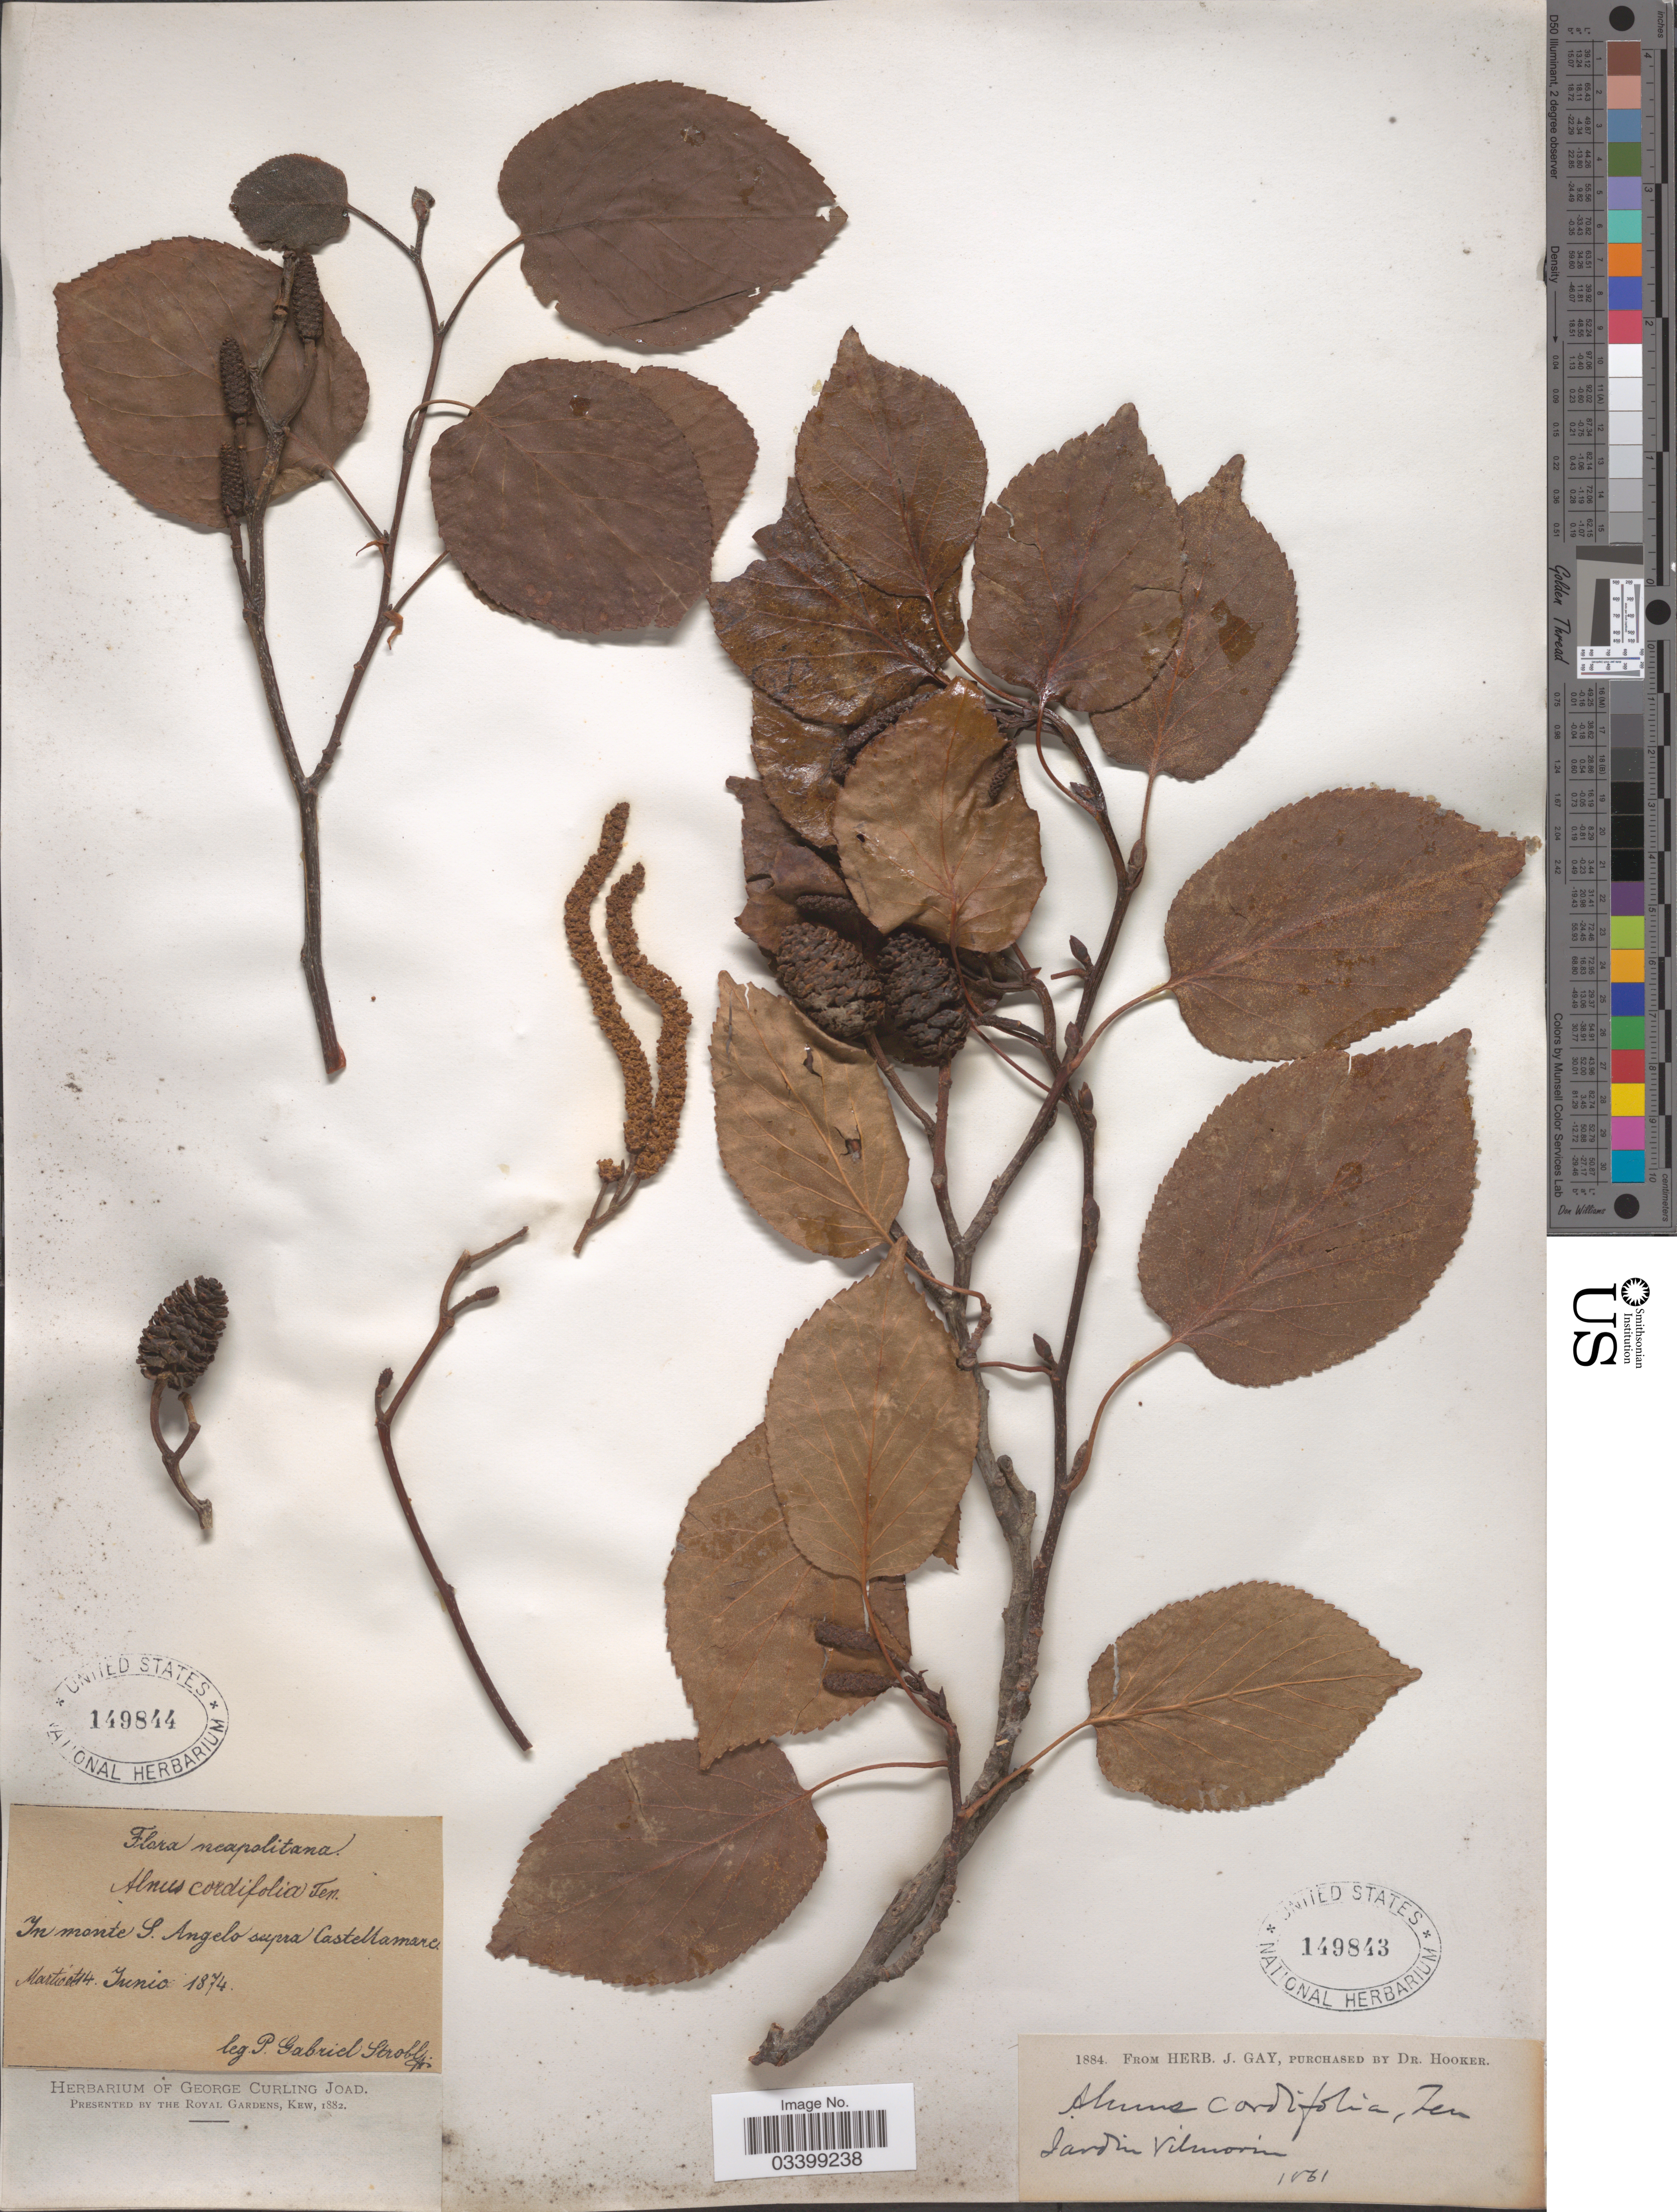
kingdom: Plantae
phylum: Tracheophyta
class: Magnoliopsida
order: Fagales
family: Betulaceae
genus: Alnus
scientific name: Alnus cordata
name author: (Loisel.) Duby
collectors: P. G. Strobl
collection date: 1874-03/1874-06-14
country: Italy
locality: Neapolitana. In monte S. Angelo supra Castellamarc.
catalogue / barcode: US 149844